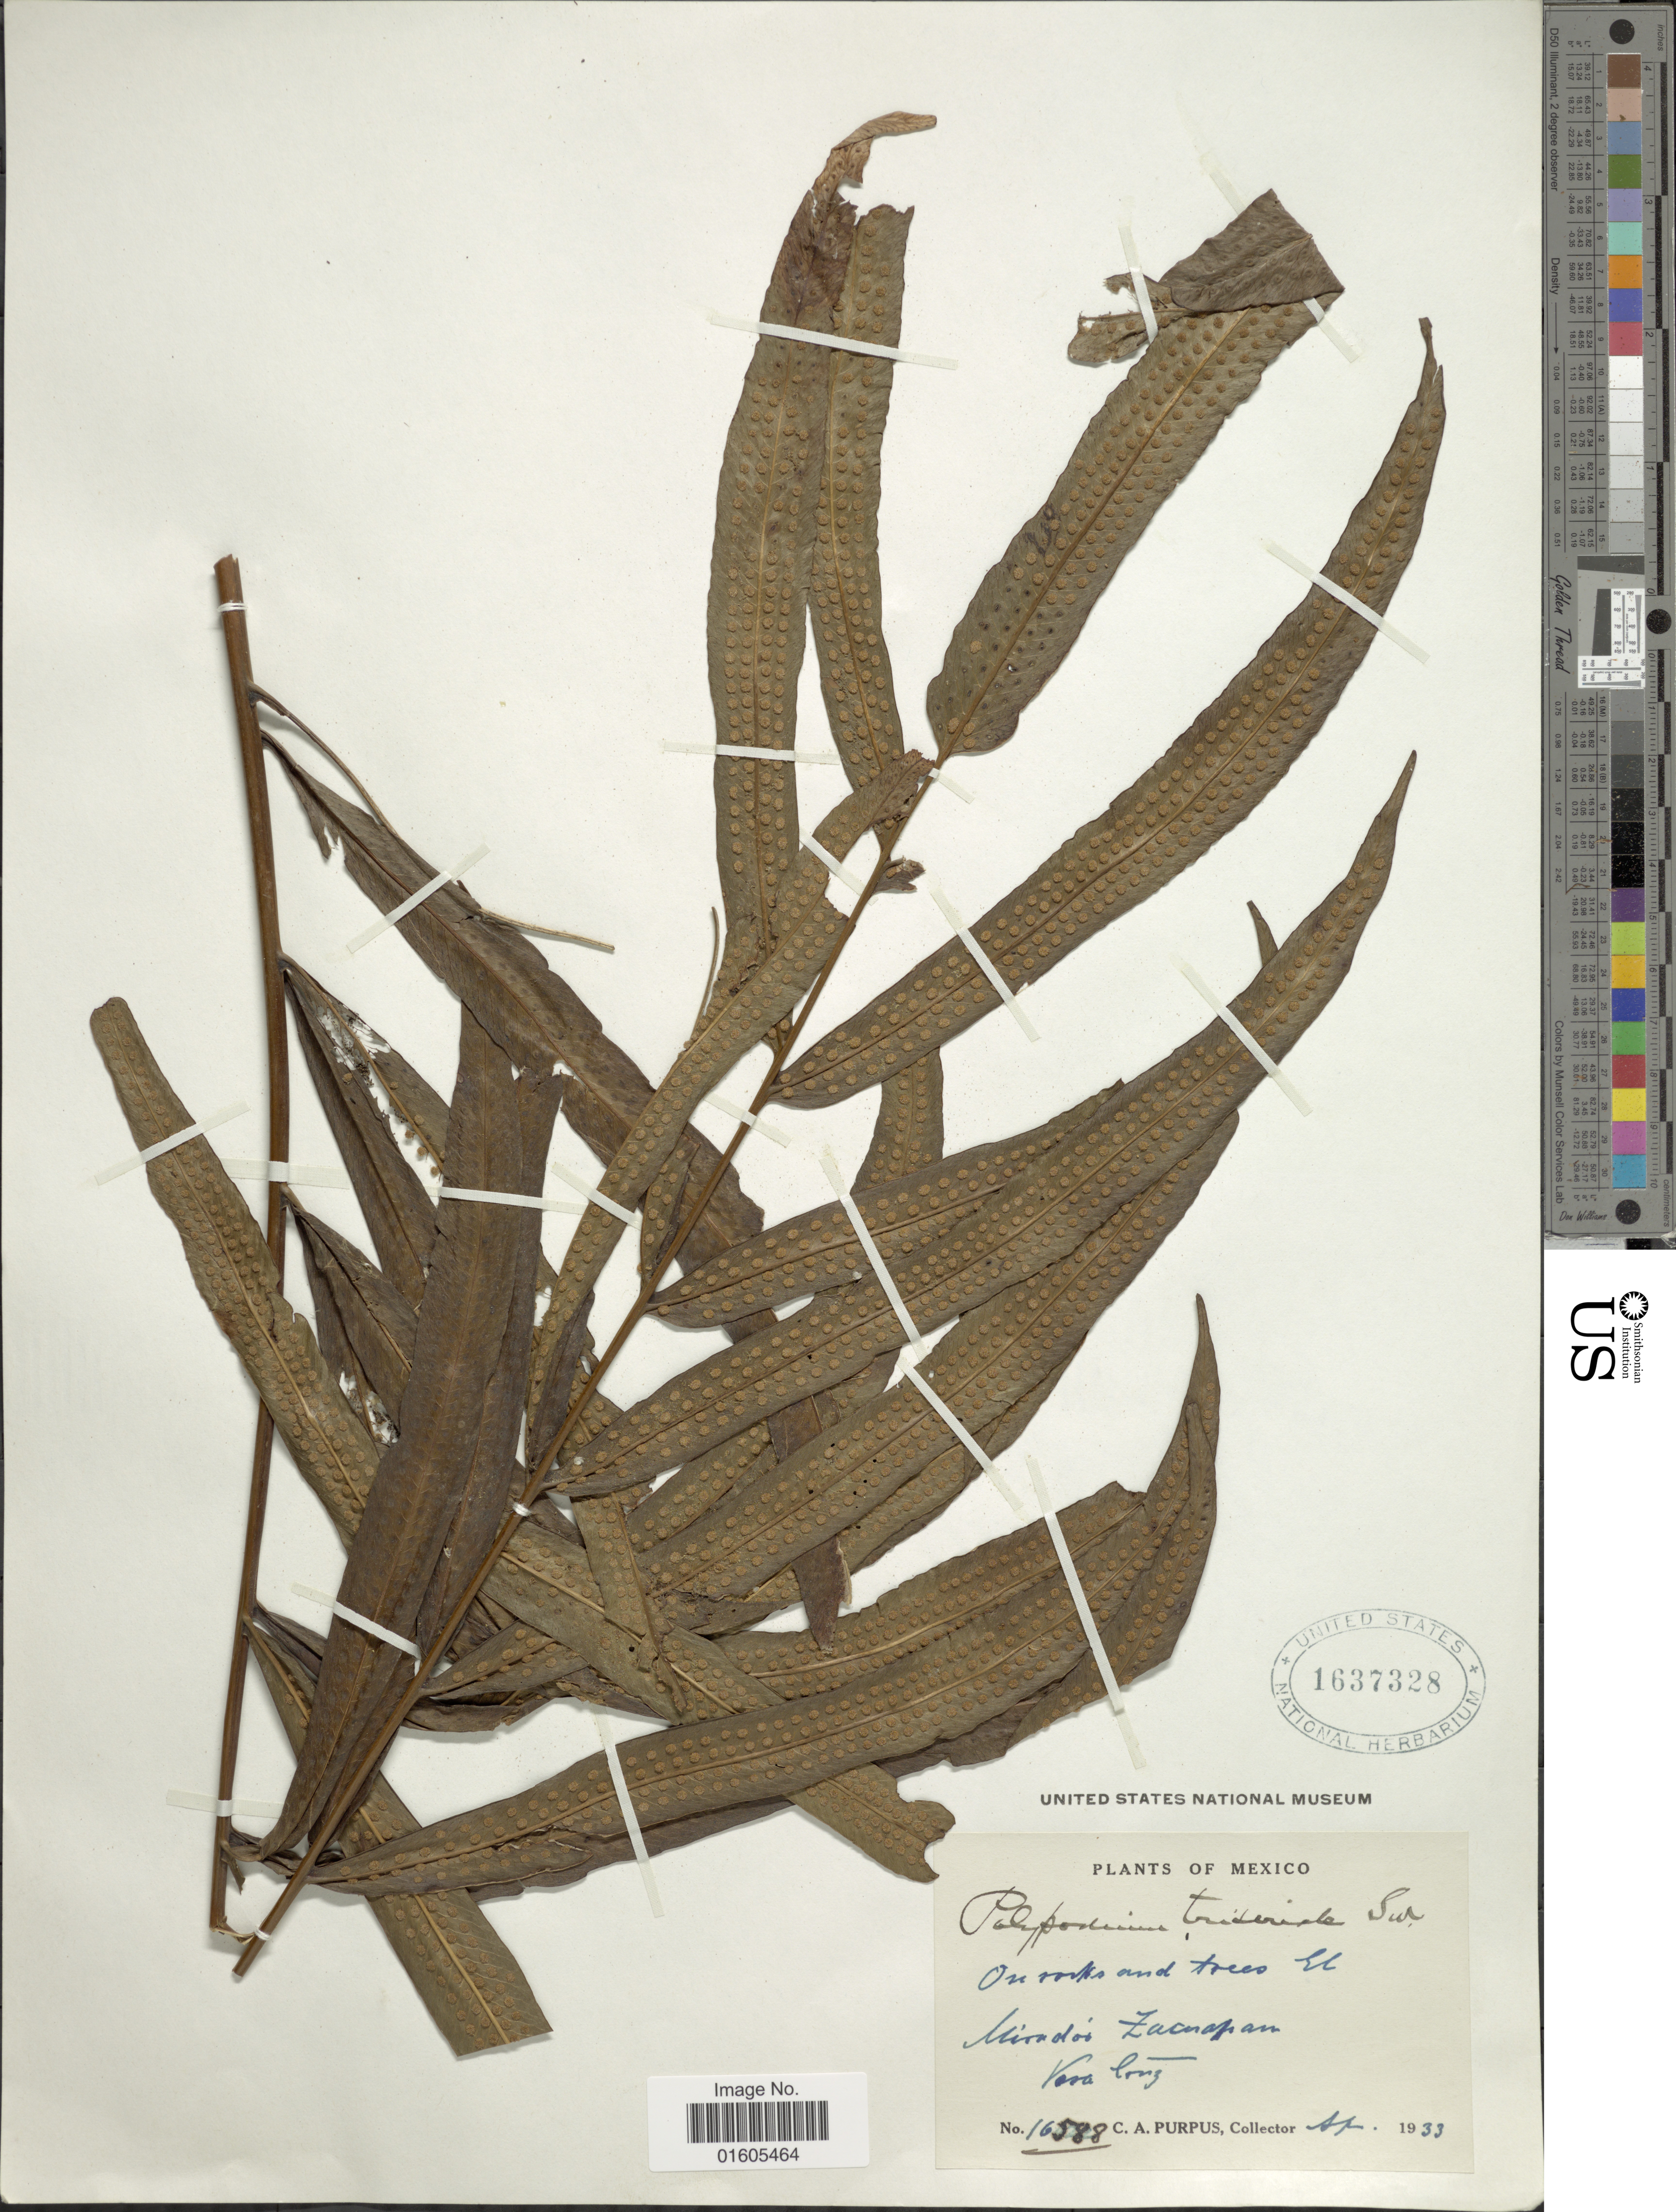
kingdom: Plantae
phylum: Tracheophyta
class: Polypodiopsida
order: Polypodiales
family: Polypodiaceae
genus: Serpocaulon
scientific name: Serpocaulon triseriale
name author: (Sw.) A.R. Sm.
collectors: C. A. Purpus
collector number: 16588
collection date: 1833-04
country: Mexico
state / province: Veracruz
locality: On rocks and trees El Mirador Zacuapan, Vera Cruz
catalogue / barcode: US 1637328